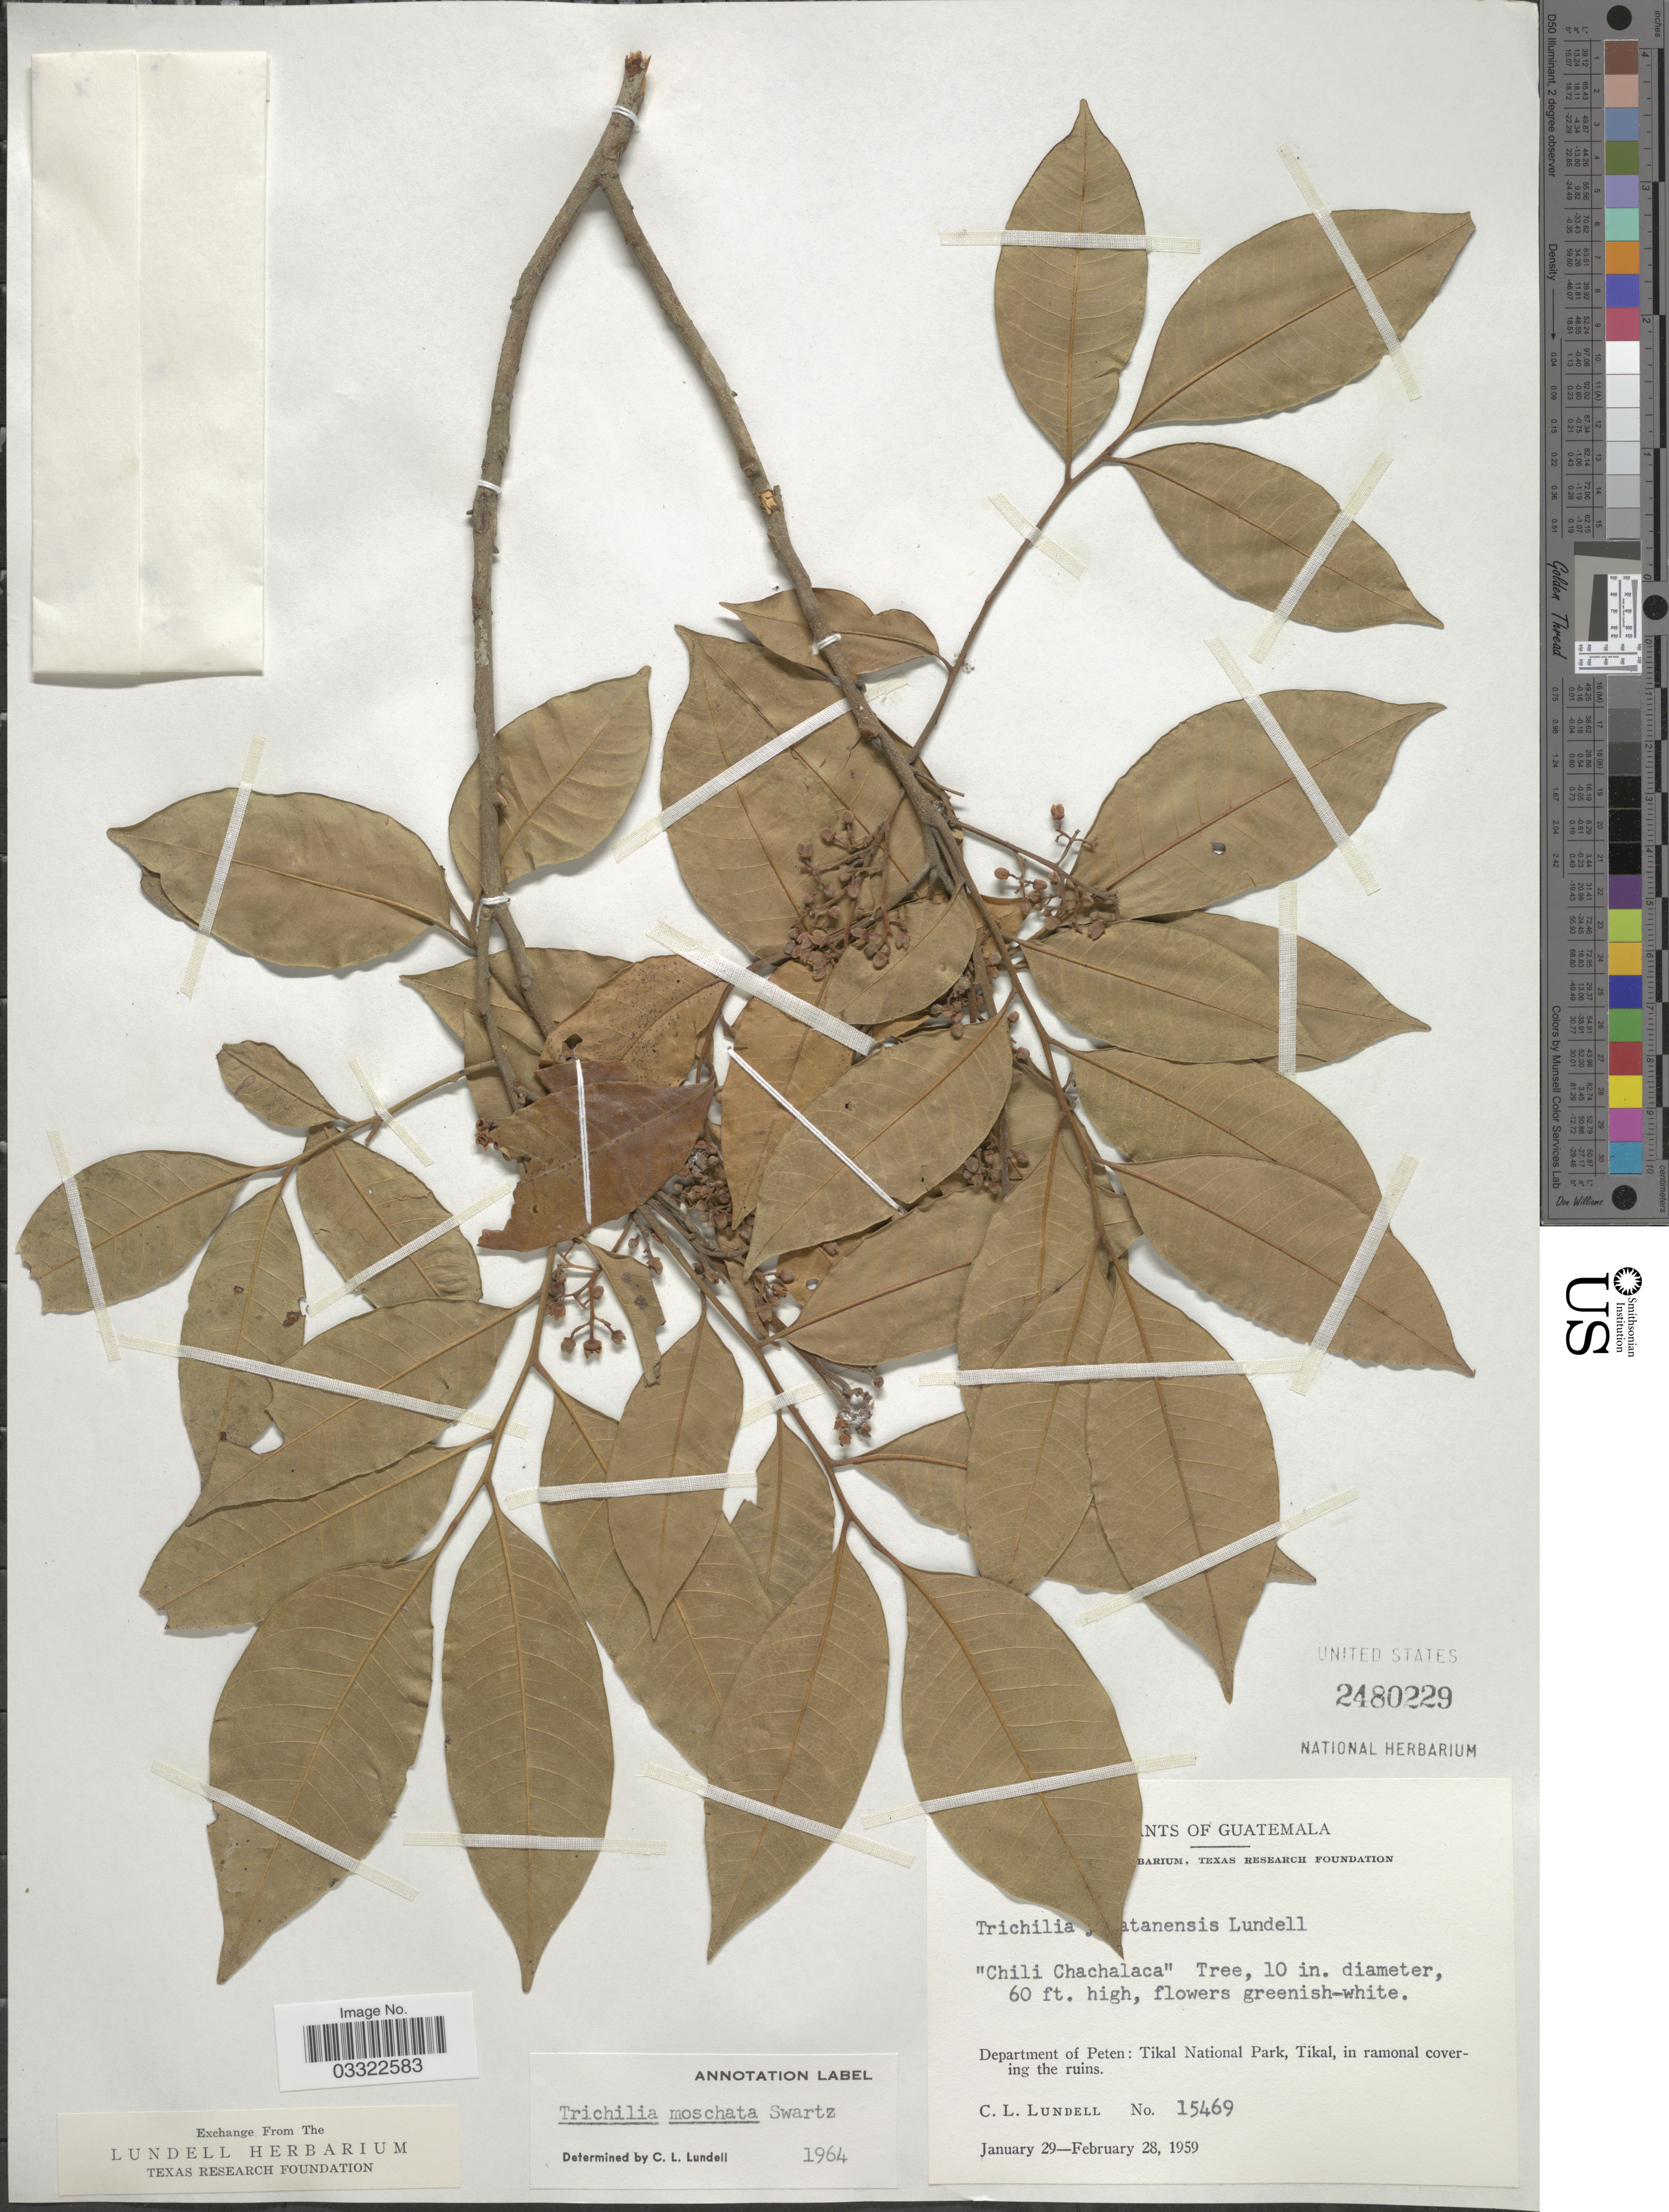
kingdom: Plantae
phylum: Tracheophyta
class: Magnoliopsida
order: Sapindales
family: Meliaceae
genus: Trichilia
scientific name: Trichilia moschata subsp. moschata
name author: Sw.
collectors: C. L. Lundell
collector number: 15469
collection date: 1959-01-29/1959-02-28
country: Guatemala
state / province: El Petén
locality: Department of Peten: Tikal National Park, Tikal, in ramonal covering the ruins.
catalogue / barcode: US 2480229